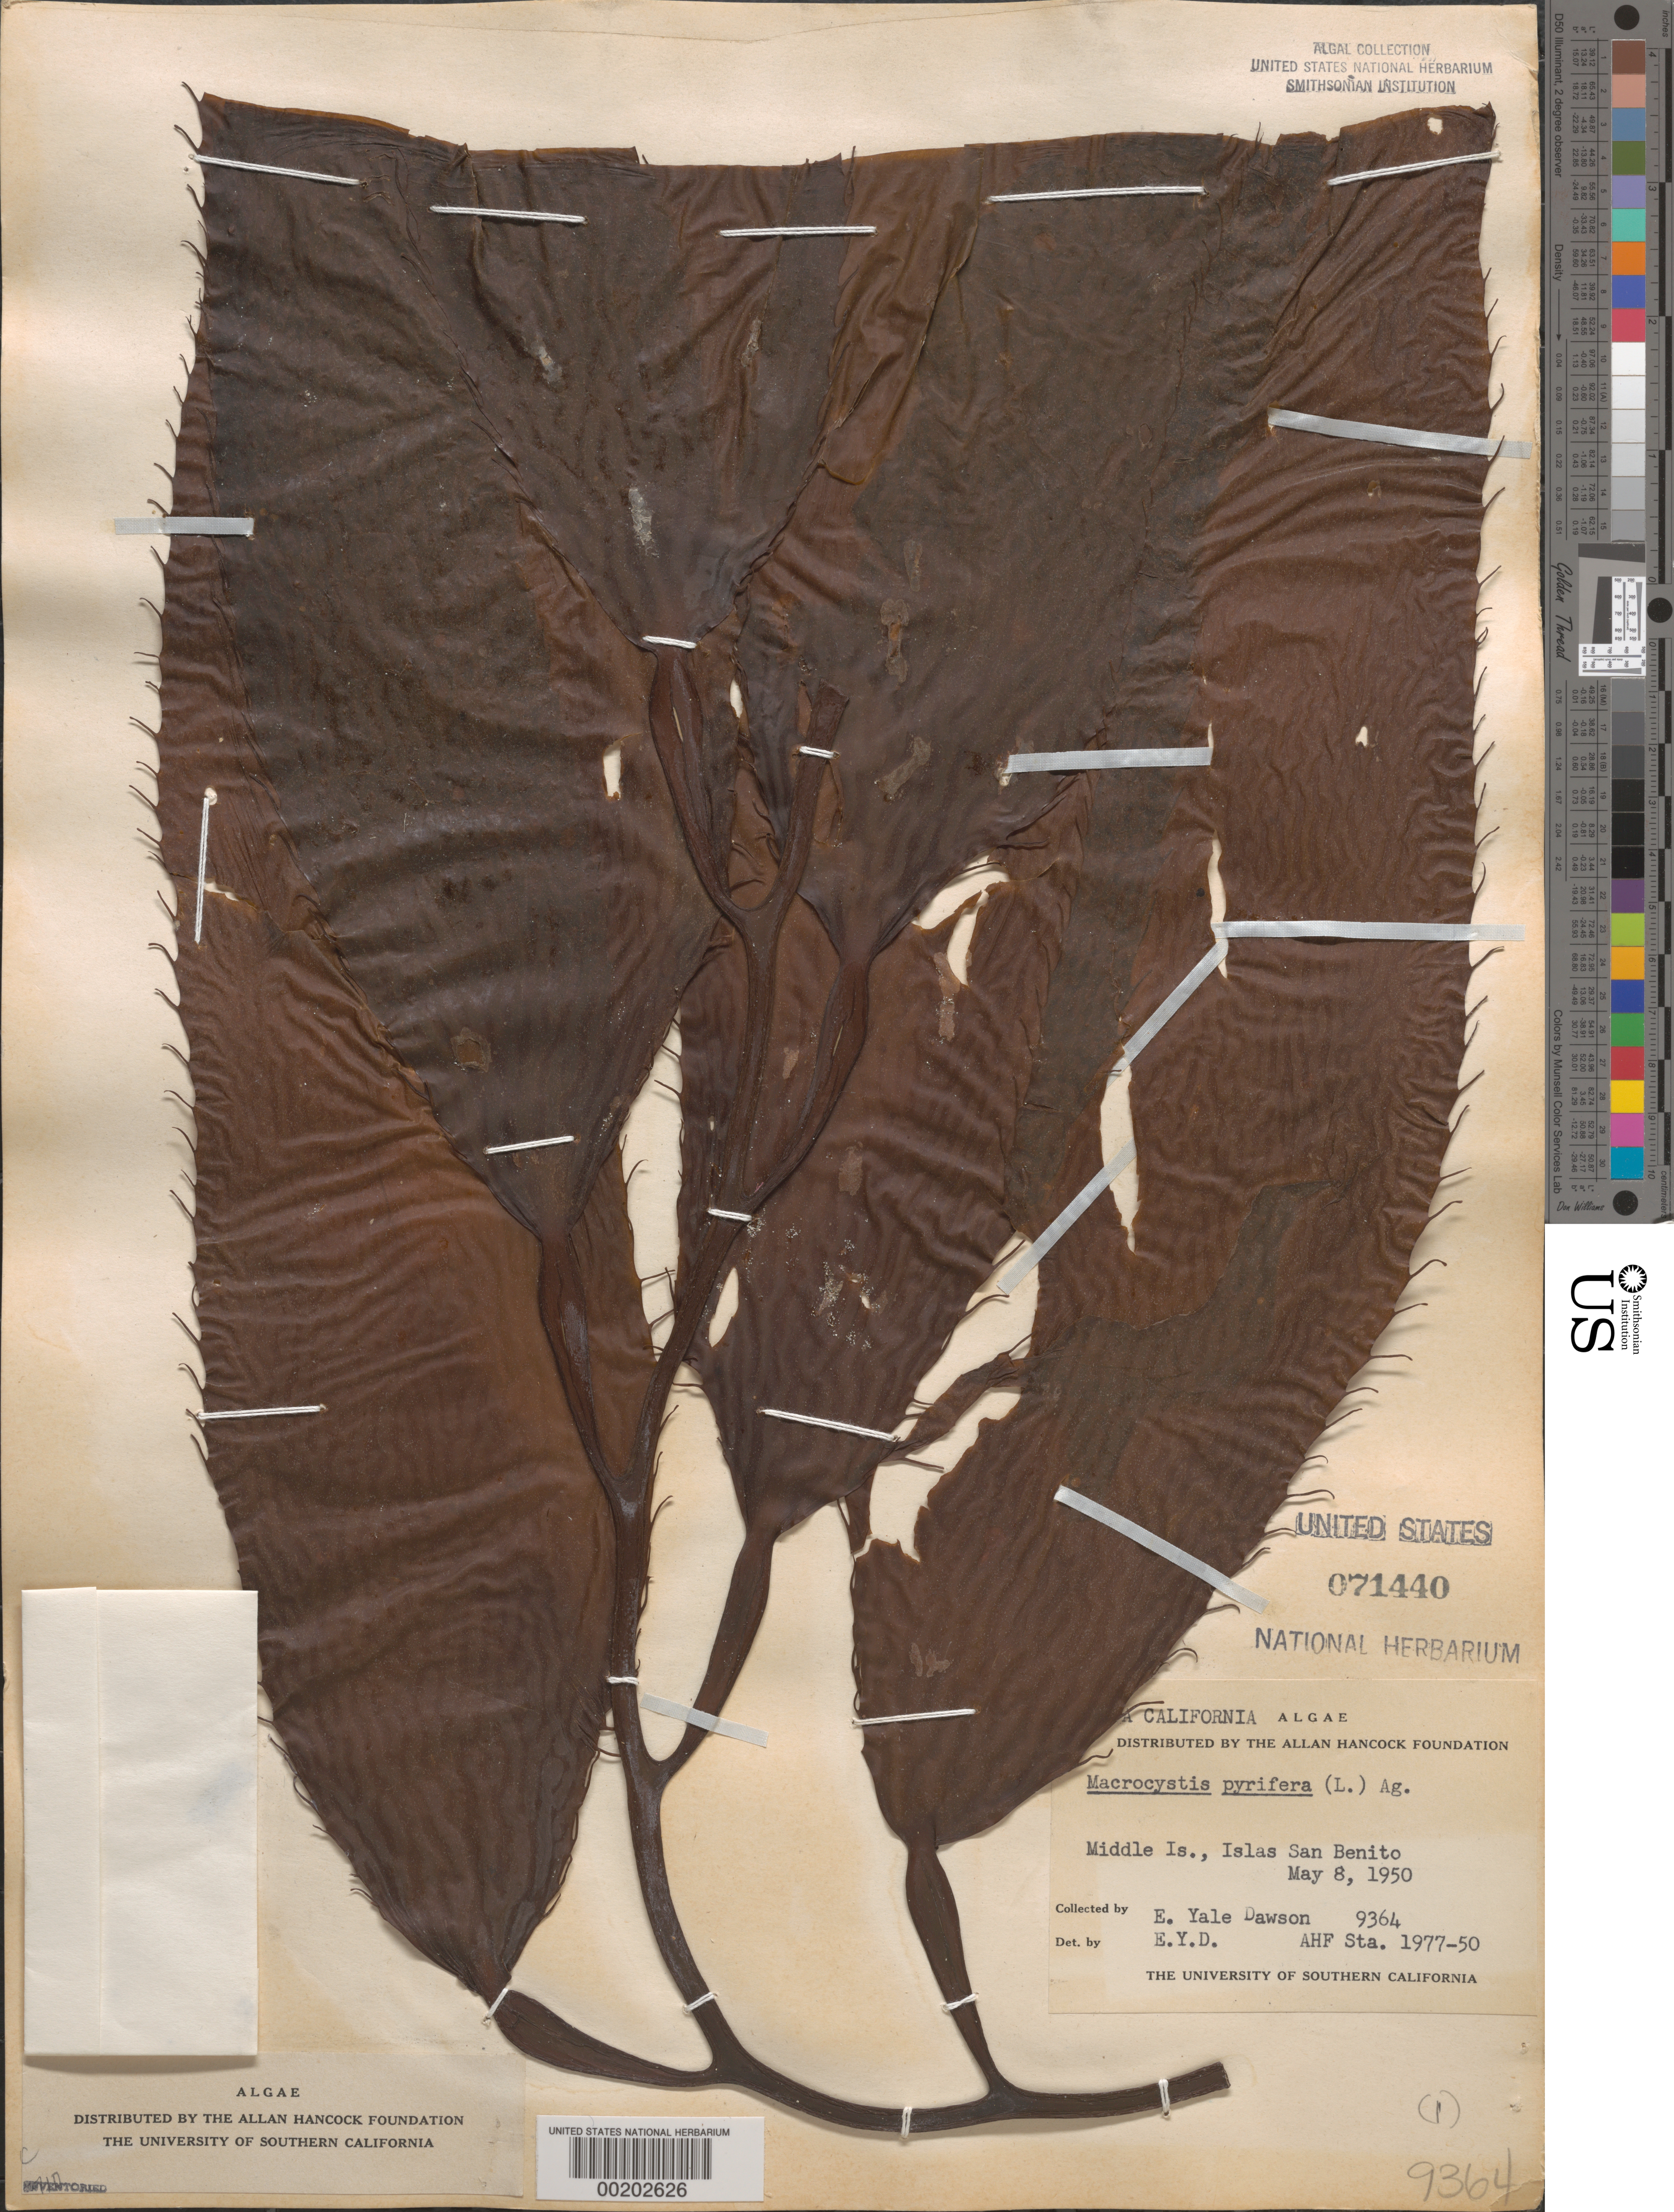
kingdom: Chromista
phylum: Ochrophyta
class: Phaeophyceae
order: Laminariales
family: Laminariaceae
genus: Macrocystis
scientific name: Macrocystis pyrifera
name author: (L.) C. Agardh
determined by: Dawson, E. Y.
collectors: E. Y. Dawson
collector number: EYD 9364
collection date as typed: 08 May 1950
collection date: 1950-05-08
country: Mexico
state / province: Baja California Norte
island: Middle Island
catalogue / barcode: US 71440